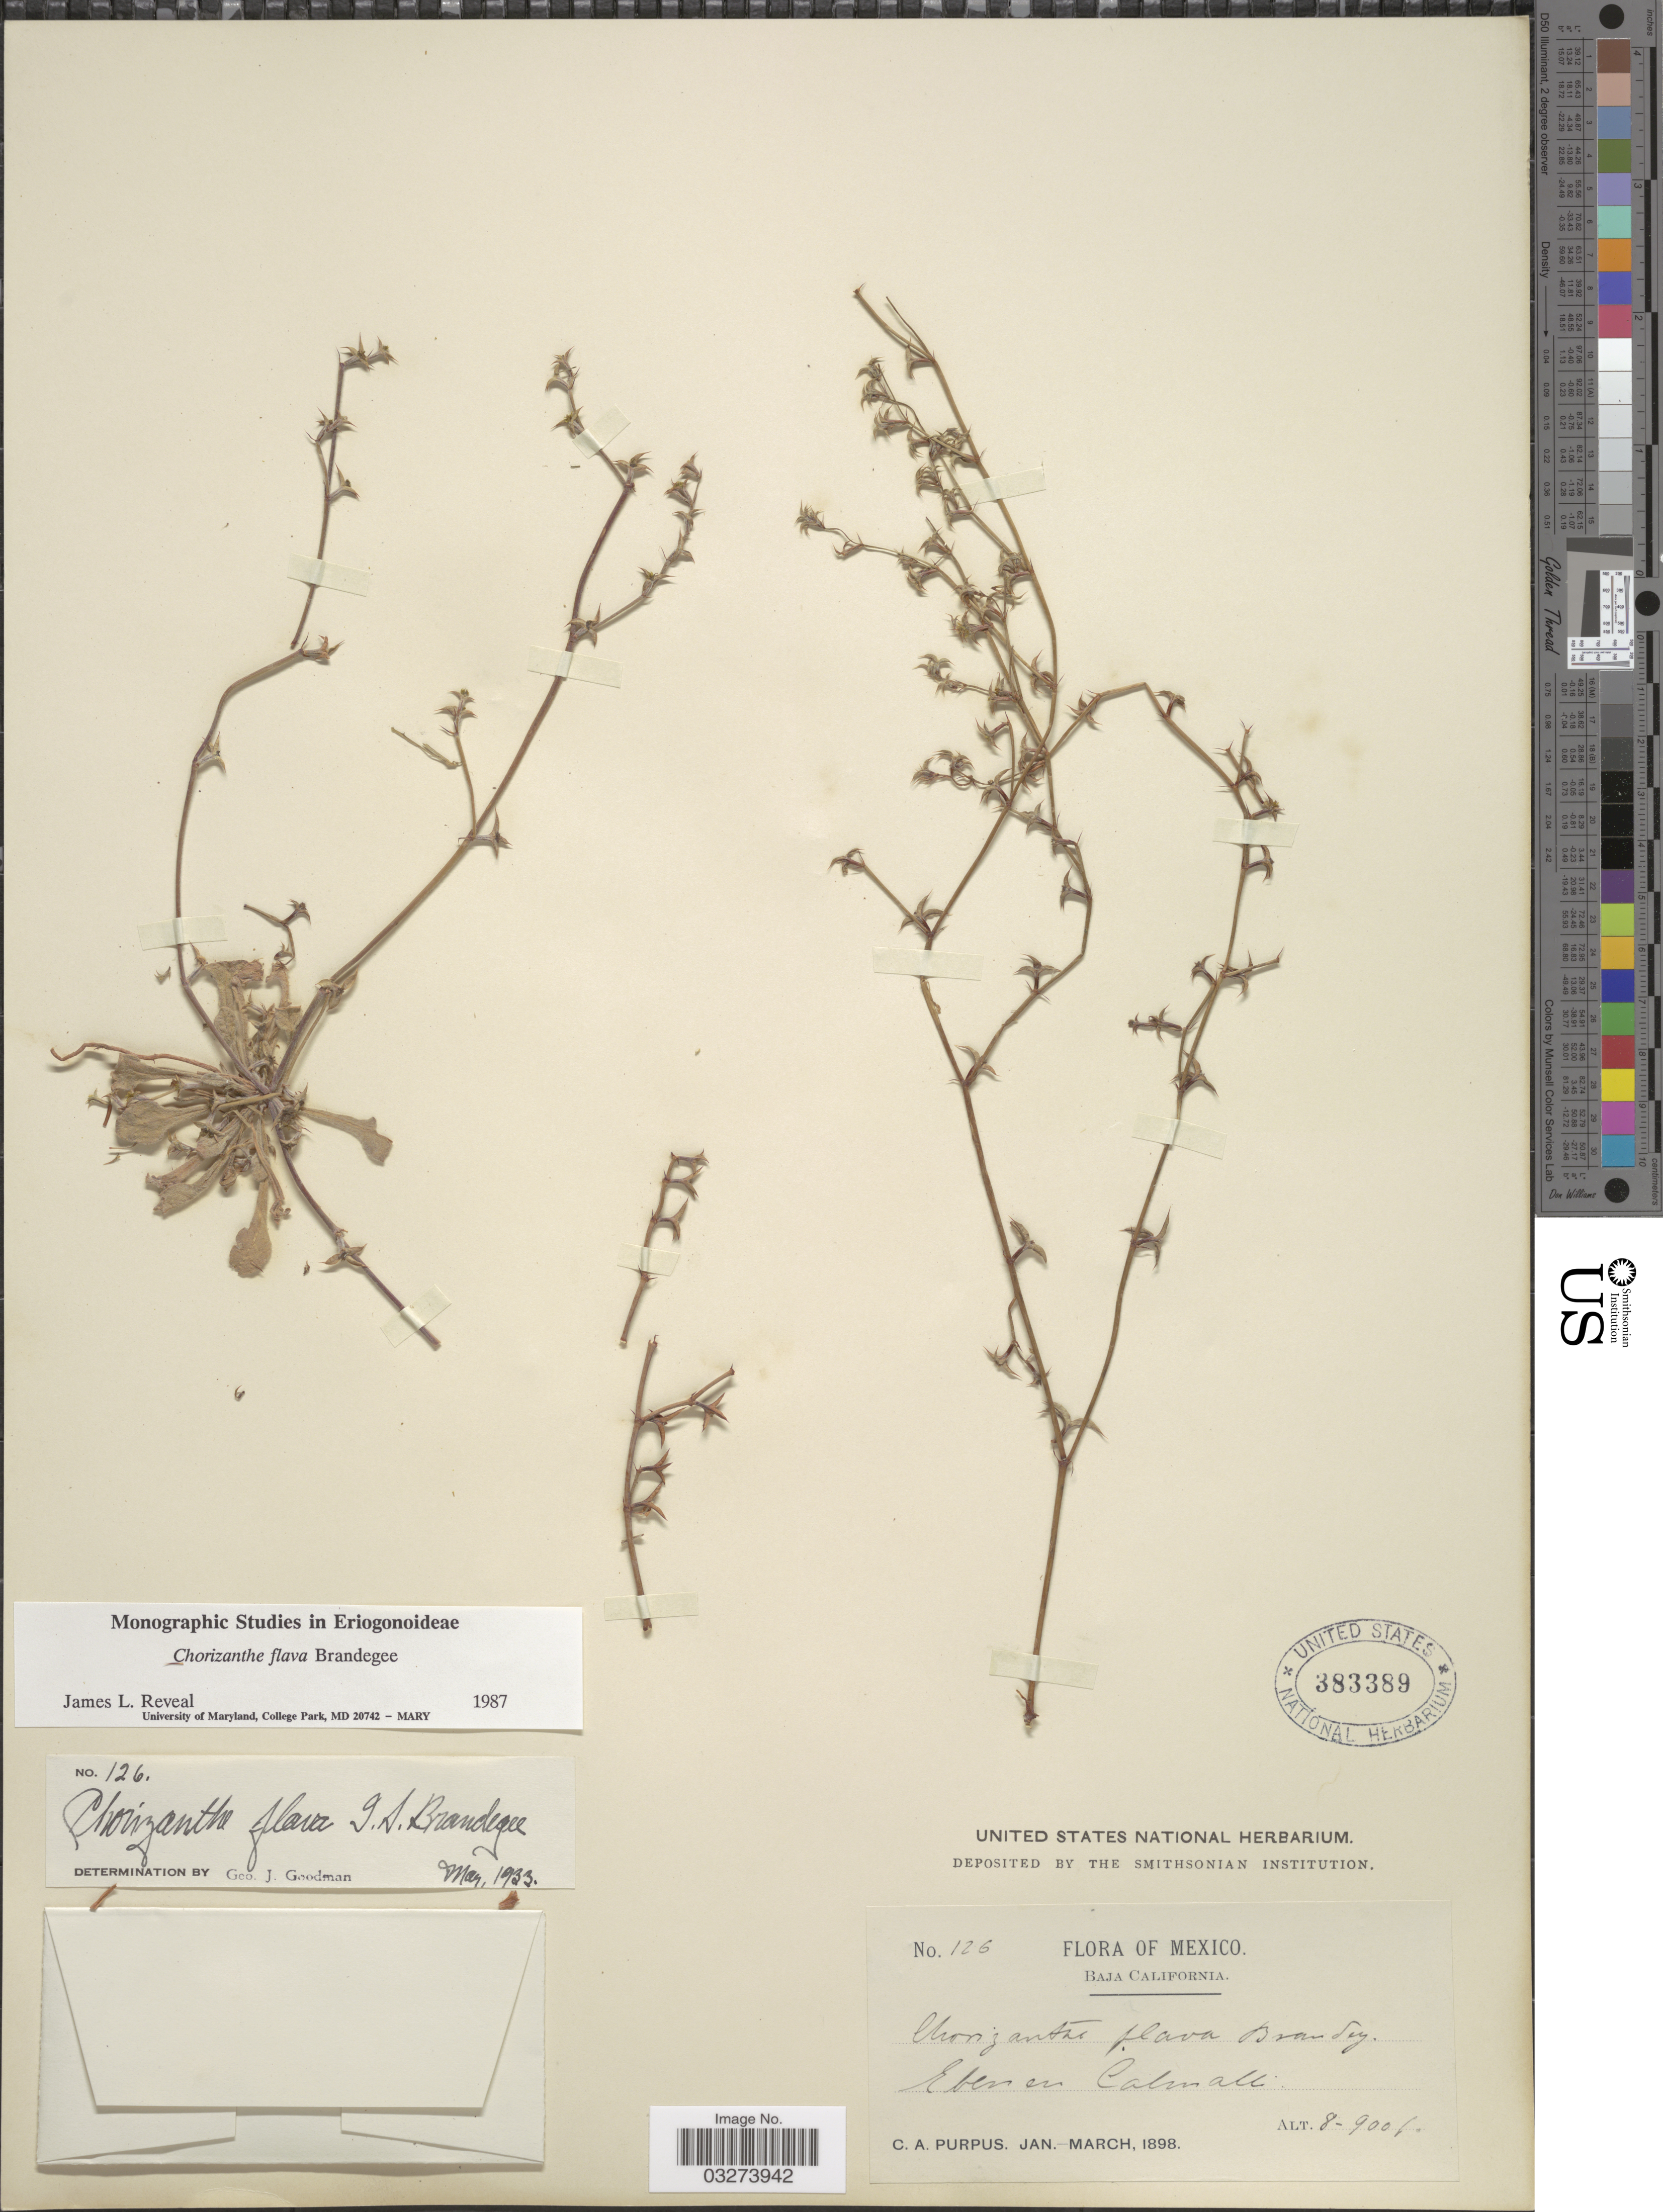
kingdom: Plantae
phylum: Tracheophyta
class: Magnoliopsida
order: Caryophyllales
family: Polygonaceae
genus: Chorizanthe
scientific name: Chorizanthe flava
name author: Brandegee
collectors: C. A. Purpus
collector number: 126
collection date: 1898-01/1898-03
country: Mexico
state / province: Baja California Norte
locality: Eben (german for just) en Calmalli.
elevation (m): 244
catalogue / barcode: US 383389